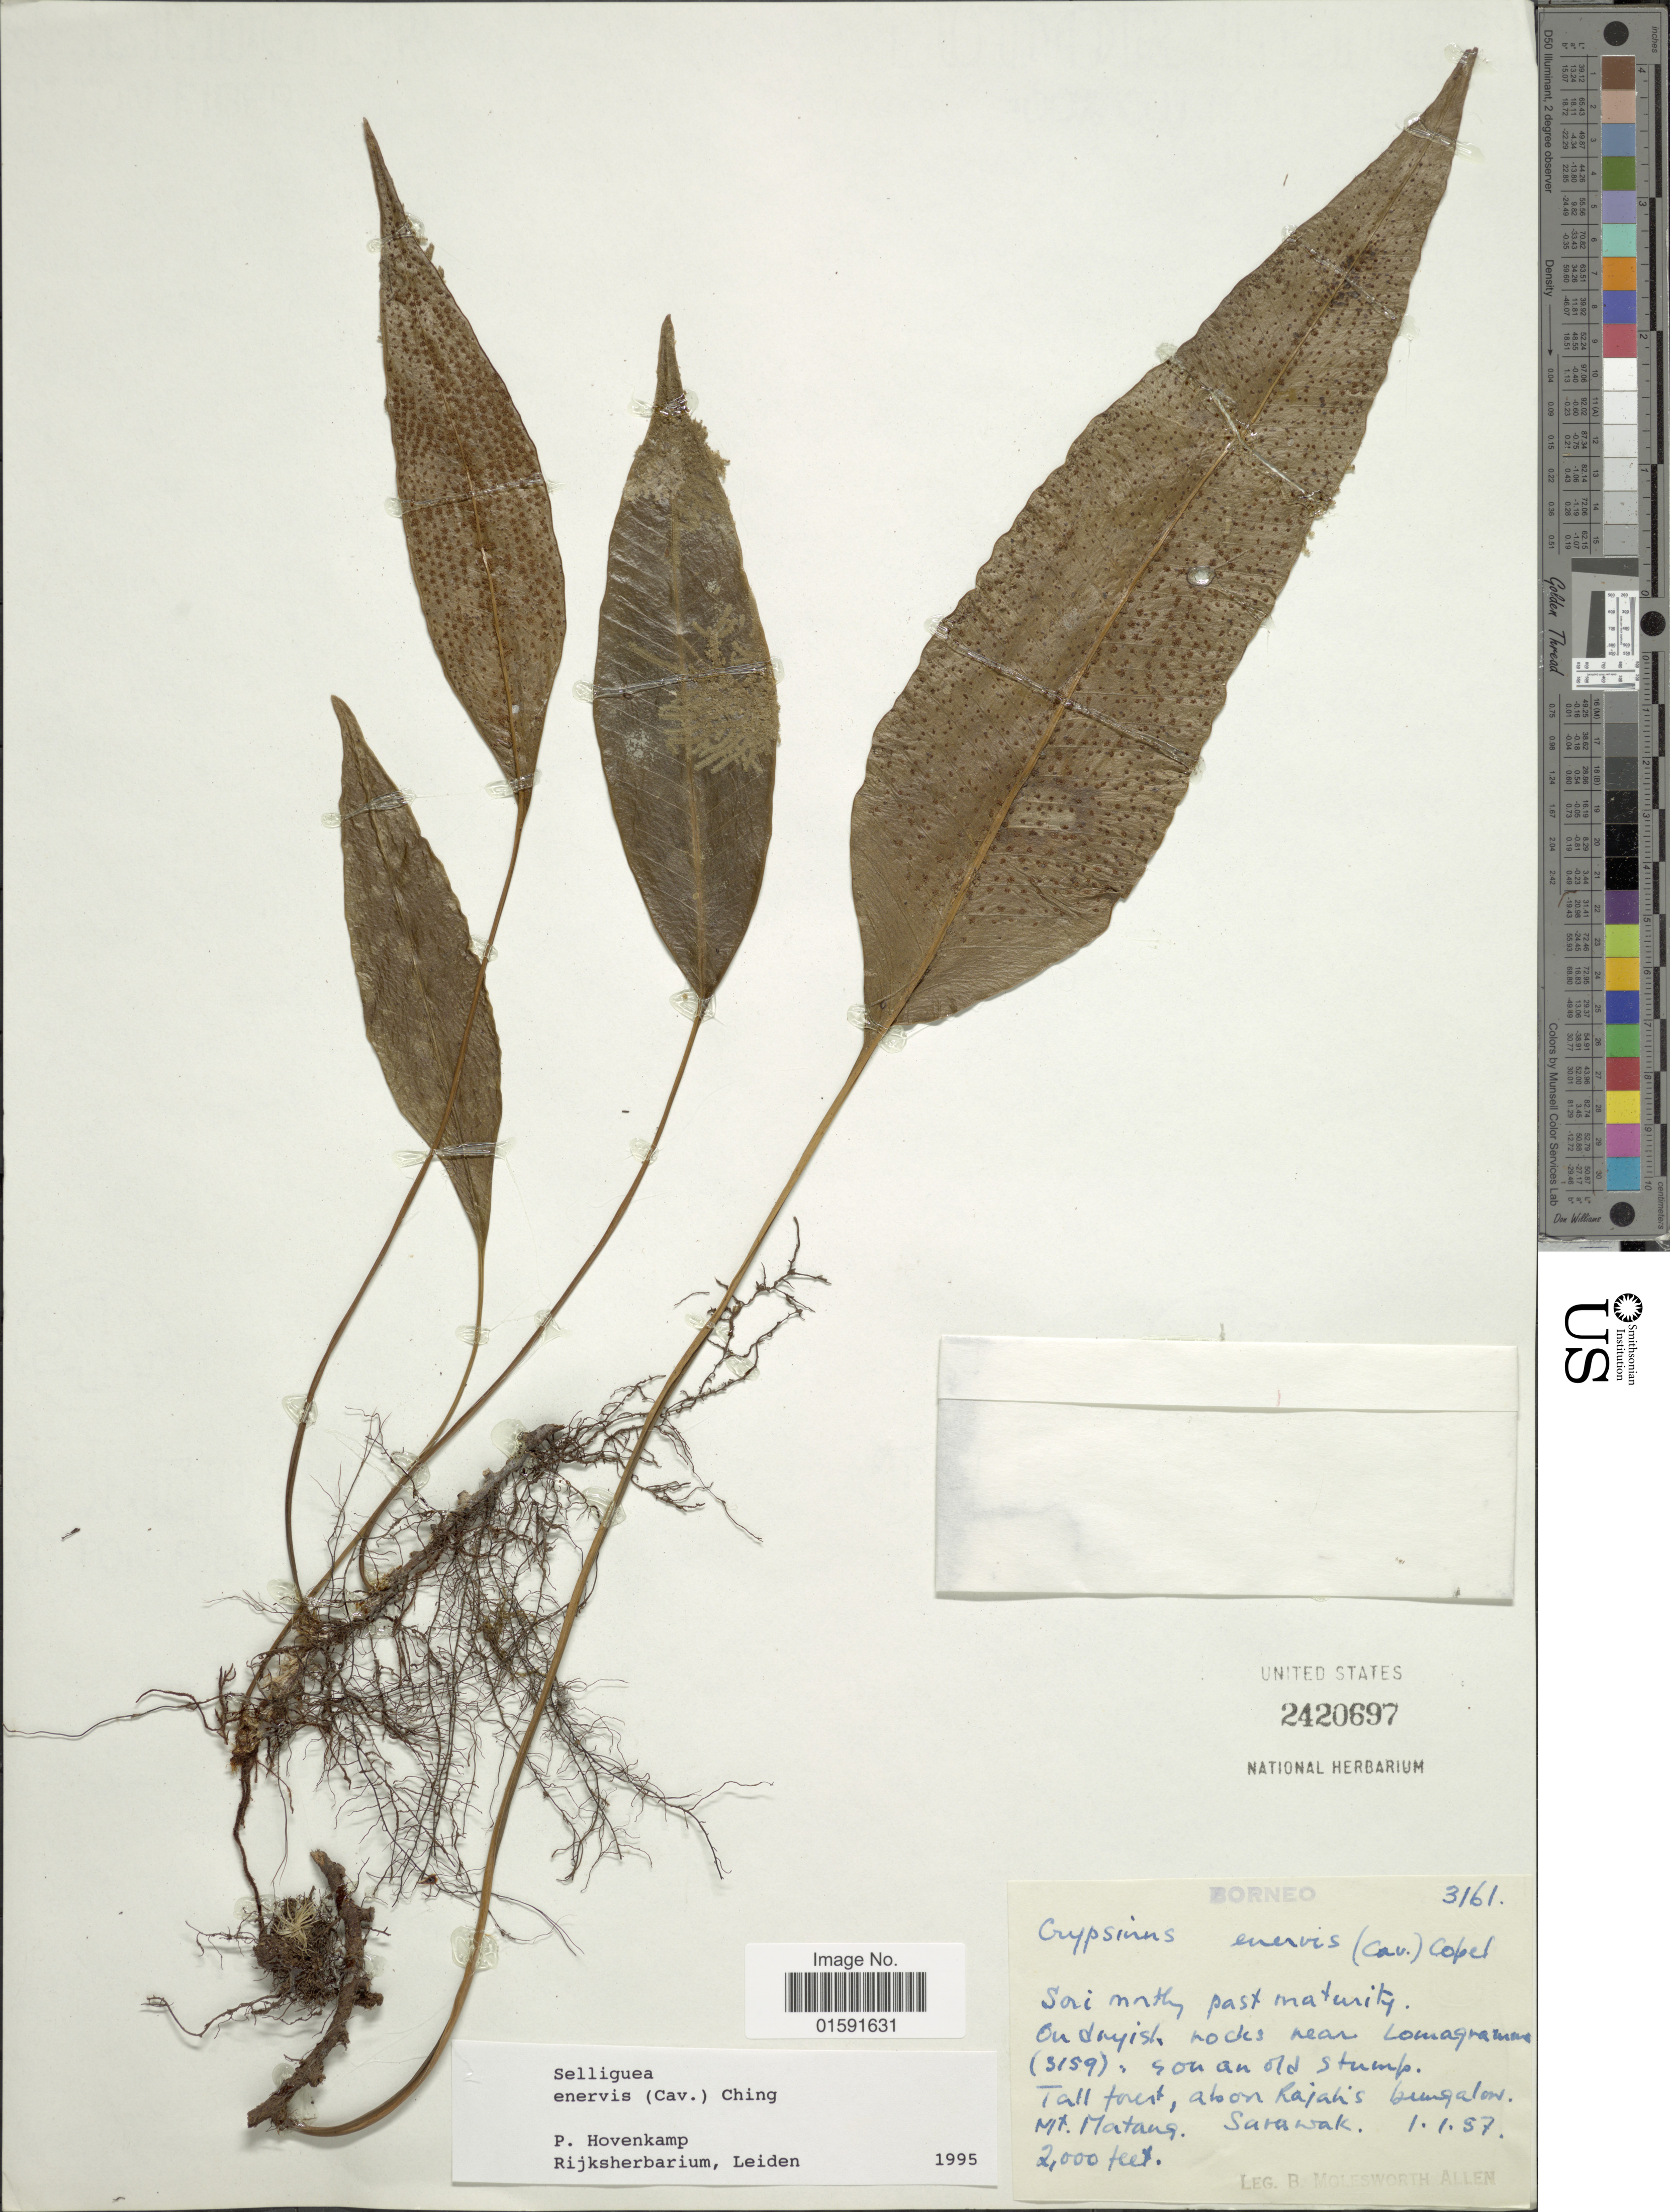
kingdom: Plantae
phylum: Tracheophyta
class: Polypodiopsida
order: Polypodiales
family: Polypodiaceae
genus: Selliguea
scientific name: Selliguea enervis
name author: (Cav.) Ching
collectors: B. E. G. Molesworth-Allen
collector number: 3161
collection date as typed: Transcribed d/m/y: 1/1/57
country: Malaysia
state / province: Sarawak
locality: Borneo, abovr Rajah's bungalow, Mt. Matang, Sarawak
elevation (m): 610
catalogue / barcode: US 2420697